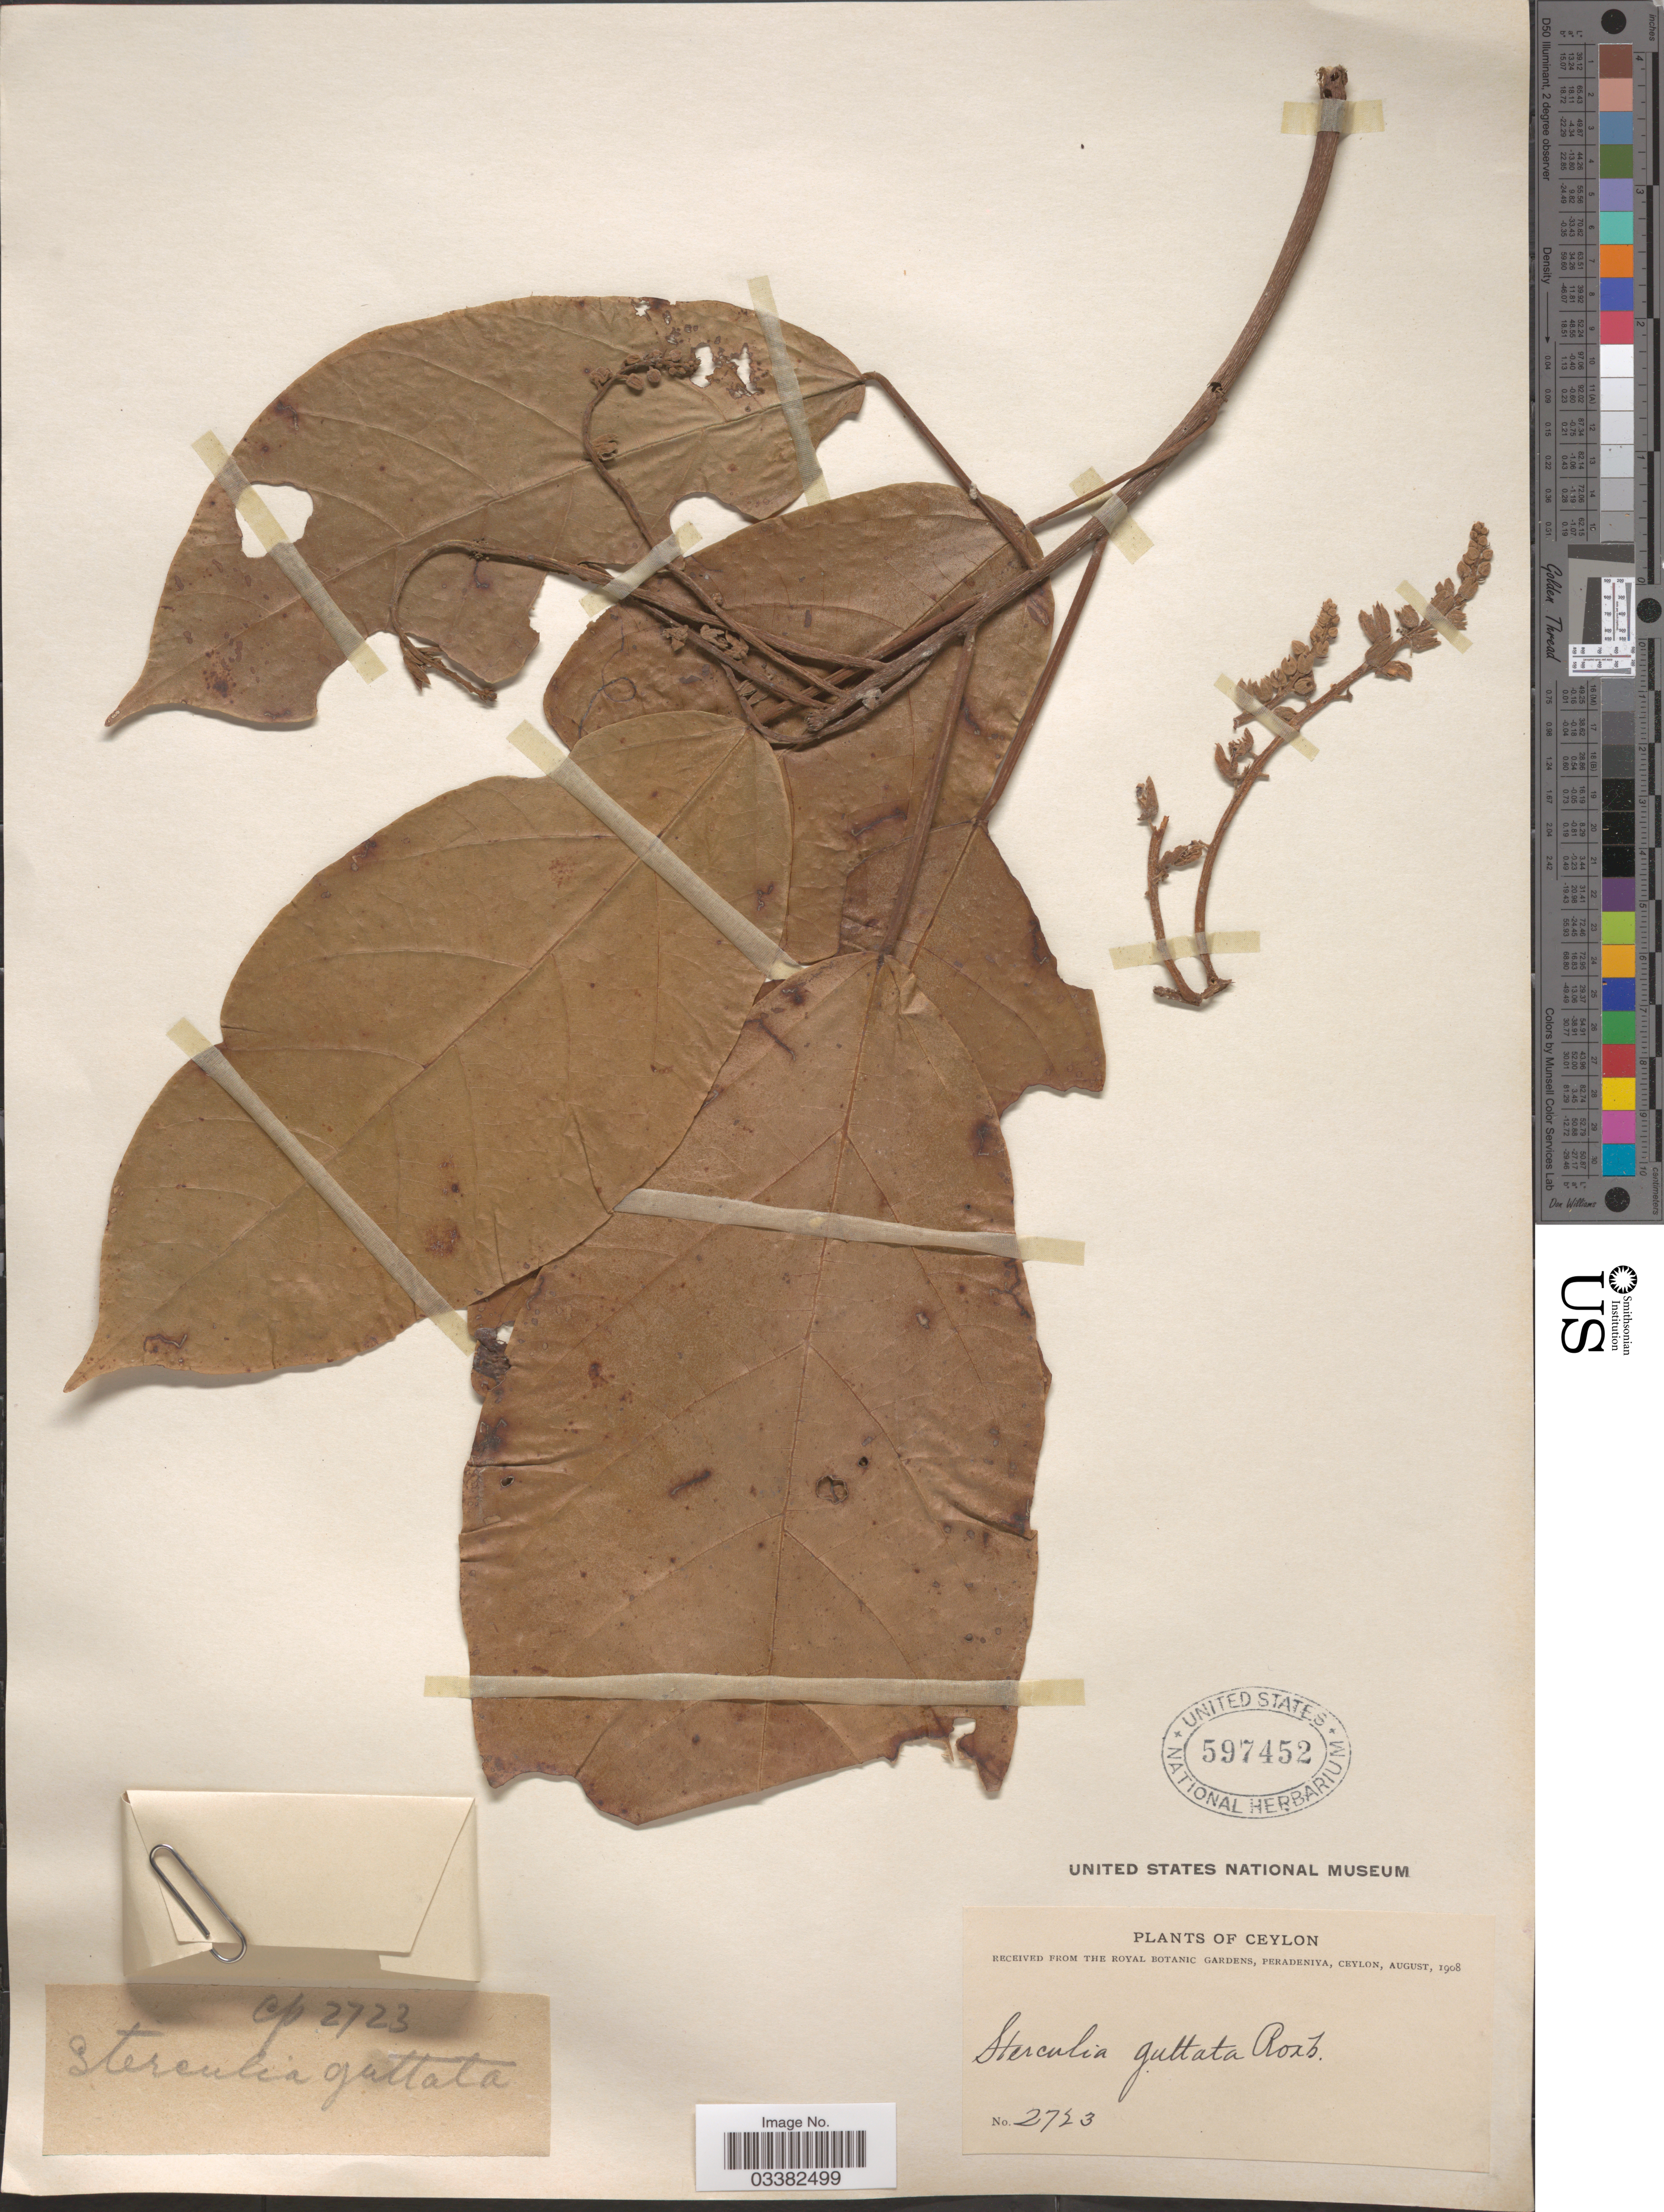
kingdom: Plantae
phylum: Tracheophyta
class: Magnoliopsida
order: Malvales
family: Malvaceae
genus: Sterculia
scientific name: Sterculia guttata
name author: Roxb. ex G. Don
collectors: ex herb. Royal Botanic Gardens, Peradeniya, Ceylon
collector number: CP2723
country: Sri Lanka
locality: Ceylon.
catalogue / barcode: US 597452